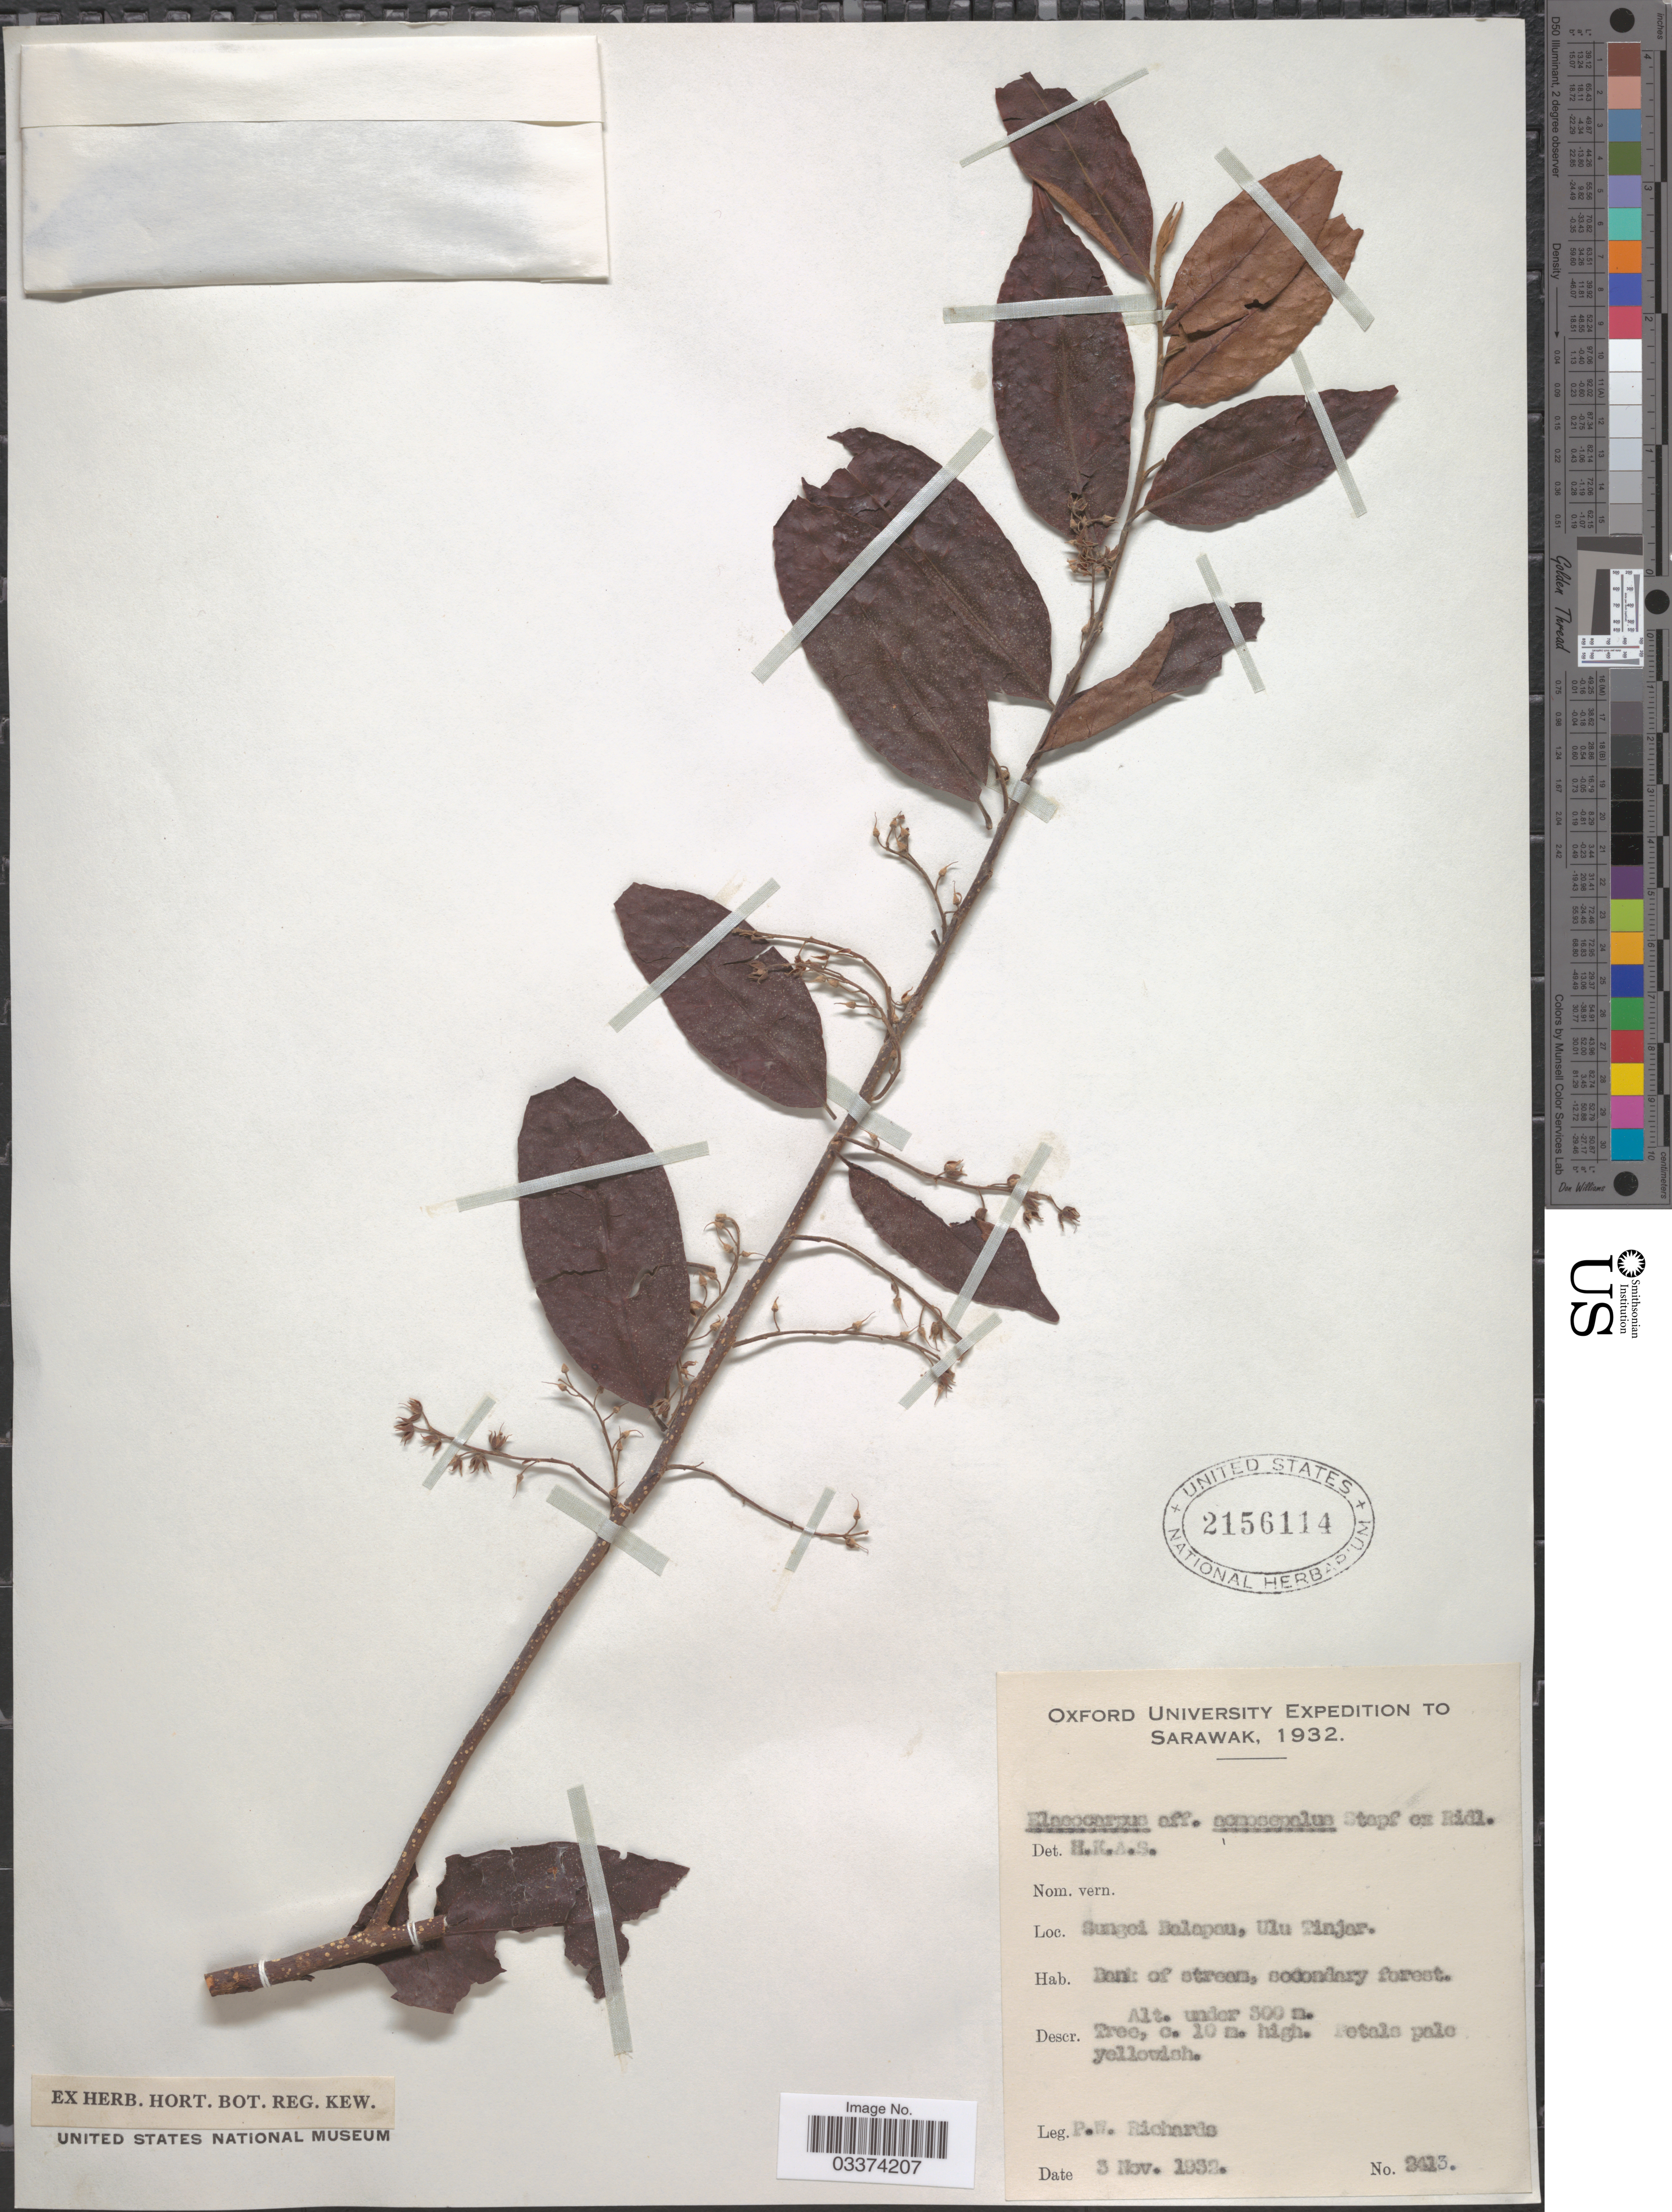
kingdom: Plantae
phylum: Tracheophyta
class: Magnoliopsida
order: Oxalidales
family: Elaeocarpaceae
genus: Elaeocarpus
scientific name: Elaeocarpus acmosepalus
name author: Stapf ex Ridl.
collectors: P. Richards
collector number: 2413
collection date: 1932-11-03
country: Malaysia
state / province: Sarawak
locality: Sungei Balapau, Ulu Tinjar.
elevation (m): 300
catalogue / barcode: US 2156114